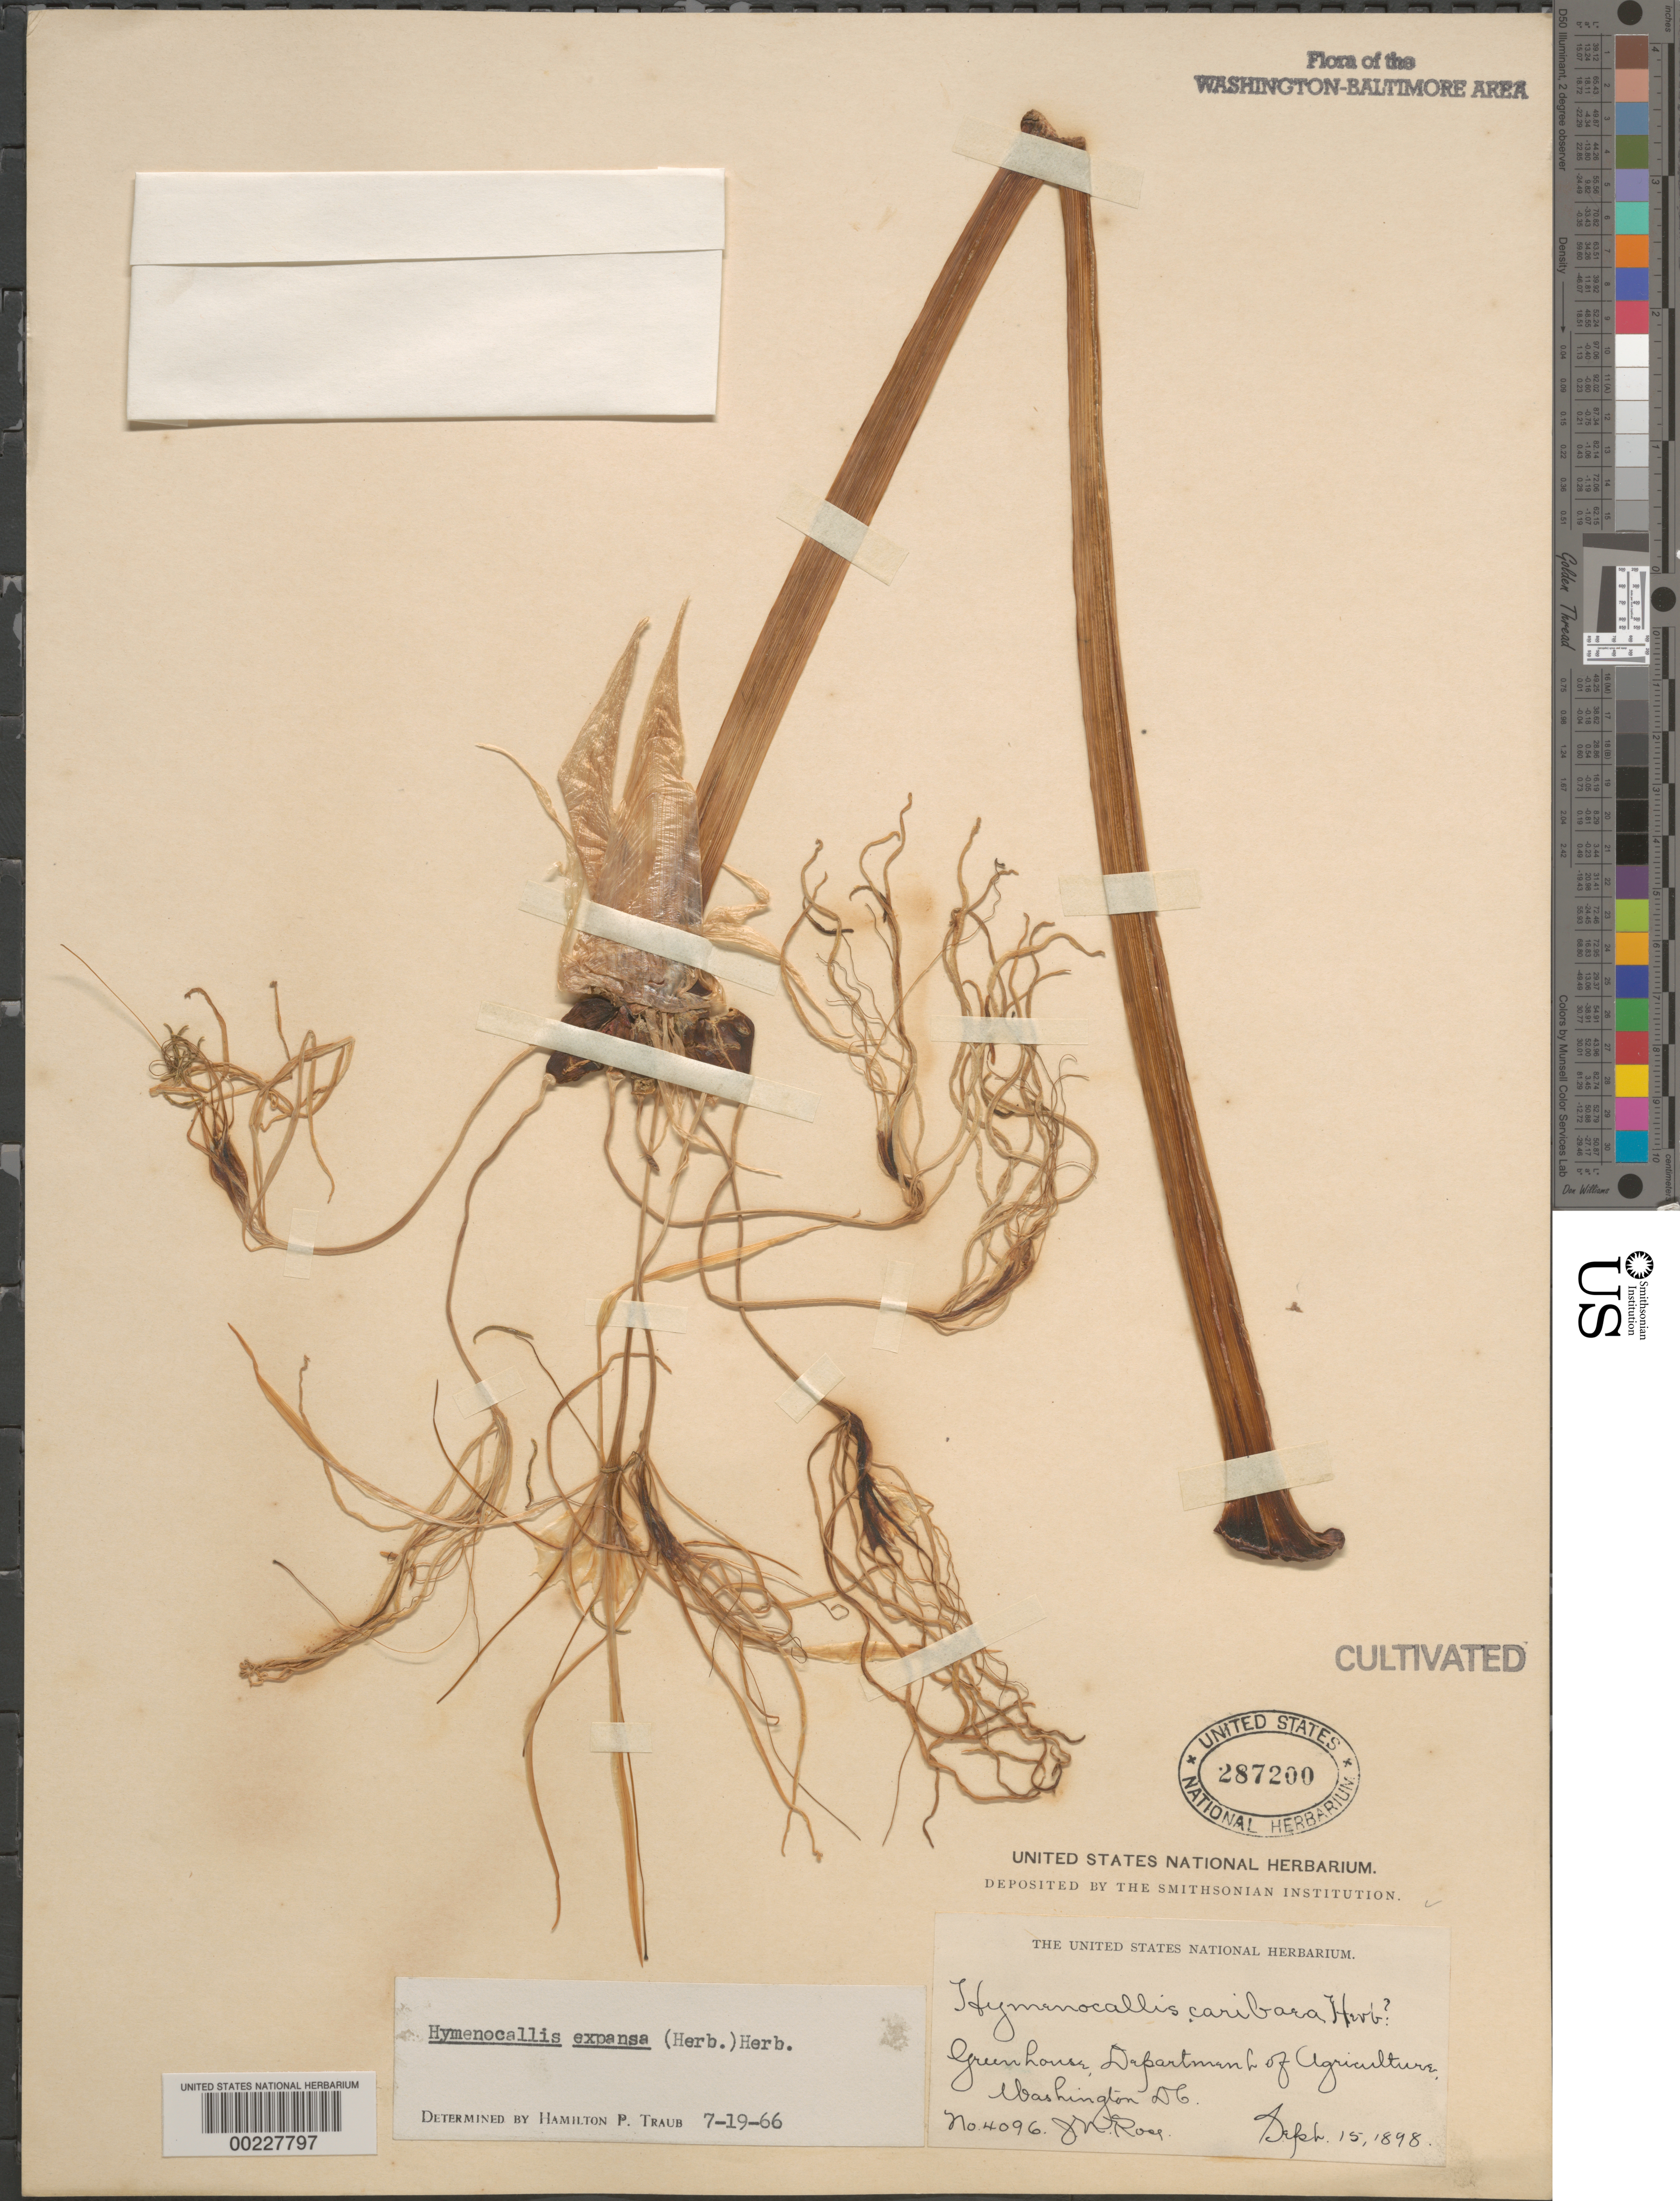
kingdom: Plantae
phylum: Tracheophyta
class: Liliopsida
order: Asparagales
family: Amaryllidaceae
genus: Hymenocallis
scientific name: Hymenocallis expansa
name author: (Sims) Herb.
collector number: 4096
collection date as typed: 15 Sep 1898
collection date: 1898-09-15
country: United States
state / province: District of Columbia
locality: Greenhouse, Dept. of Agriculture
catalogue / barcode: US 287200